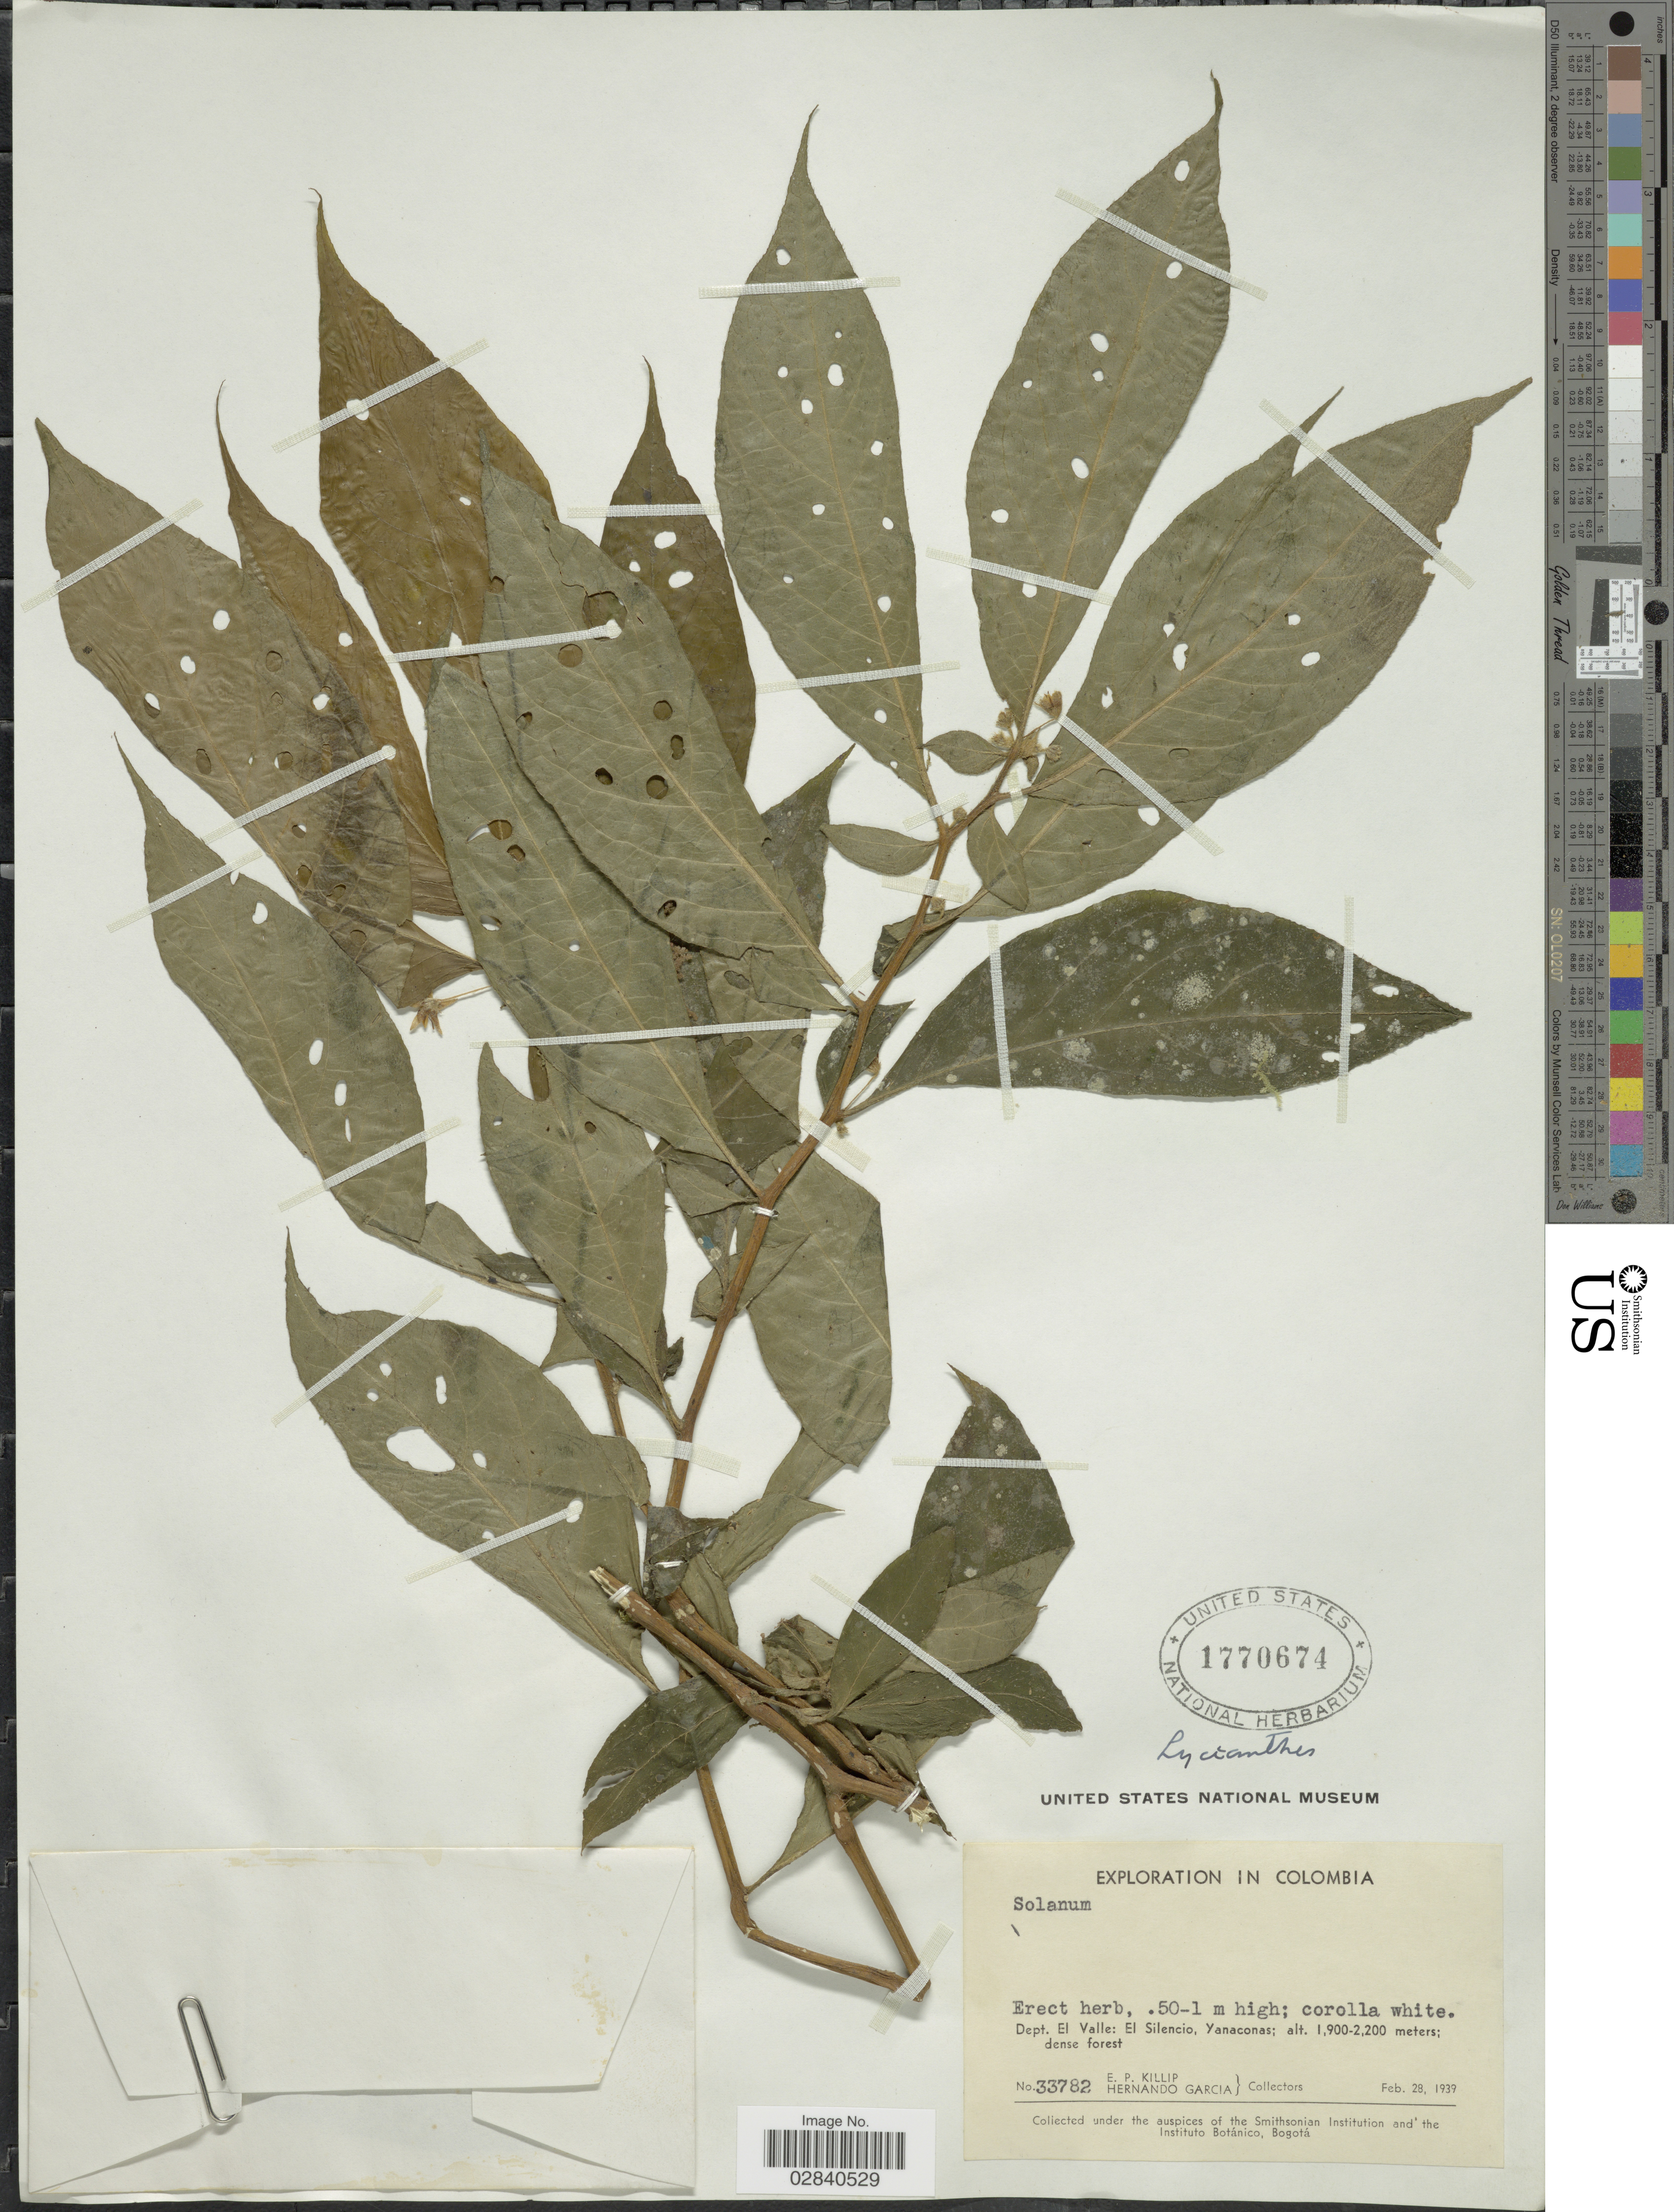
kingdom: Plantae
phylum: Tracheophyta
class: Magnoliopsida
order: Solanales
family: Solanaceae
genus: Lycianthes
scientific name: Lycianthes sp.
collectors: E. P. Killip & H. Garcia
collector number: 33782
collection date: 1939-02-28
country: Colombia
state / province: Valle del Cauca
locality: Dept. El Valle: El Silencio, Yanaconas.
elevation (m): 1900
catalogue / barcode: US 1770674